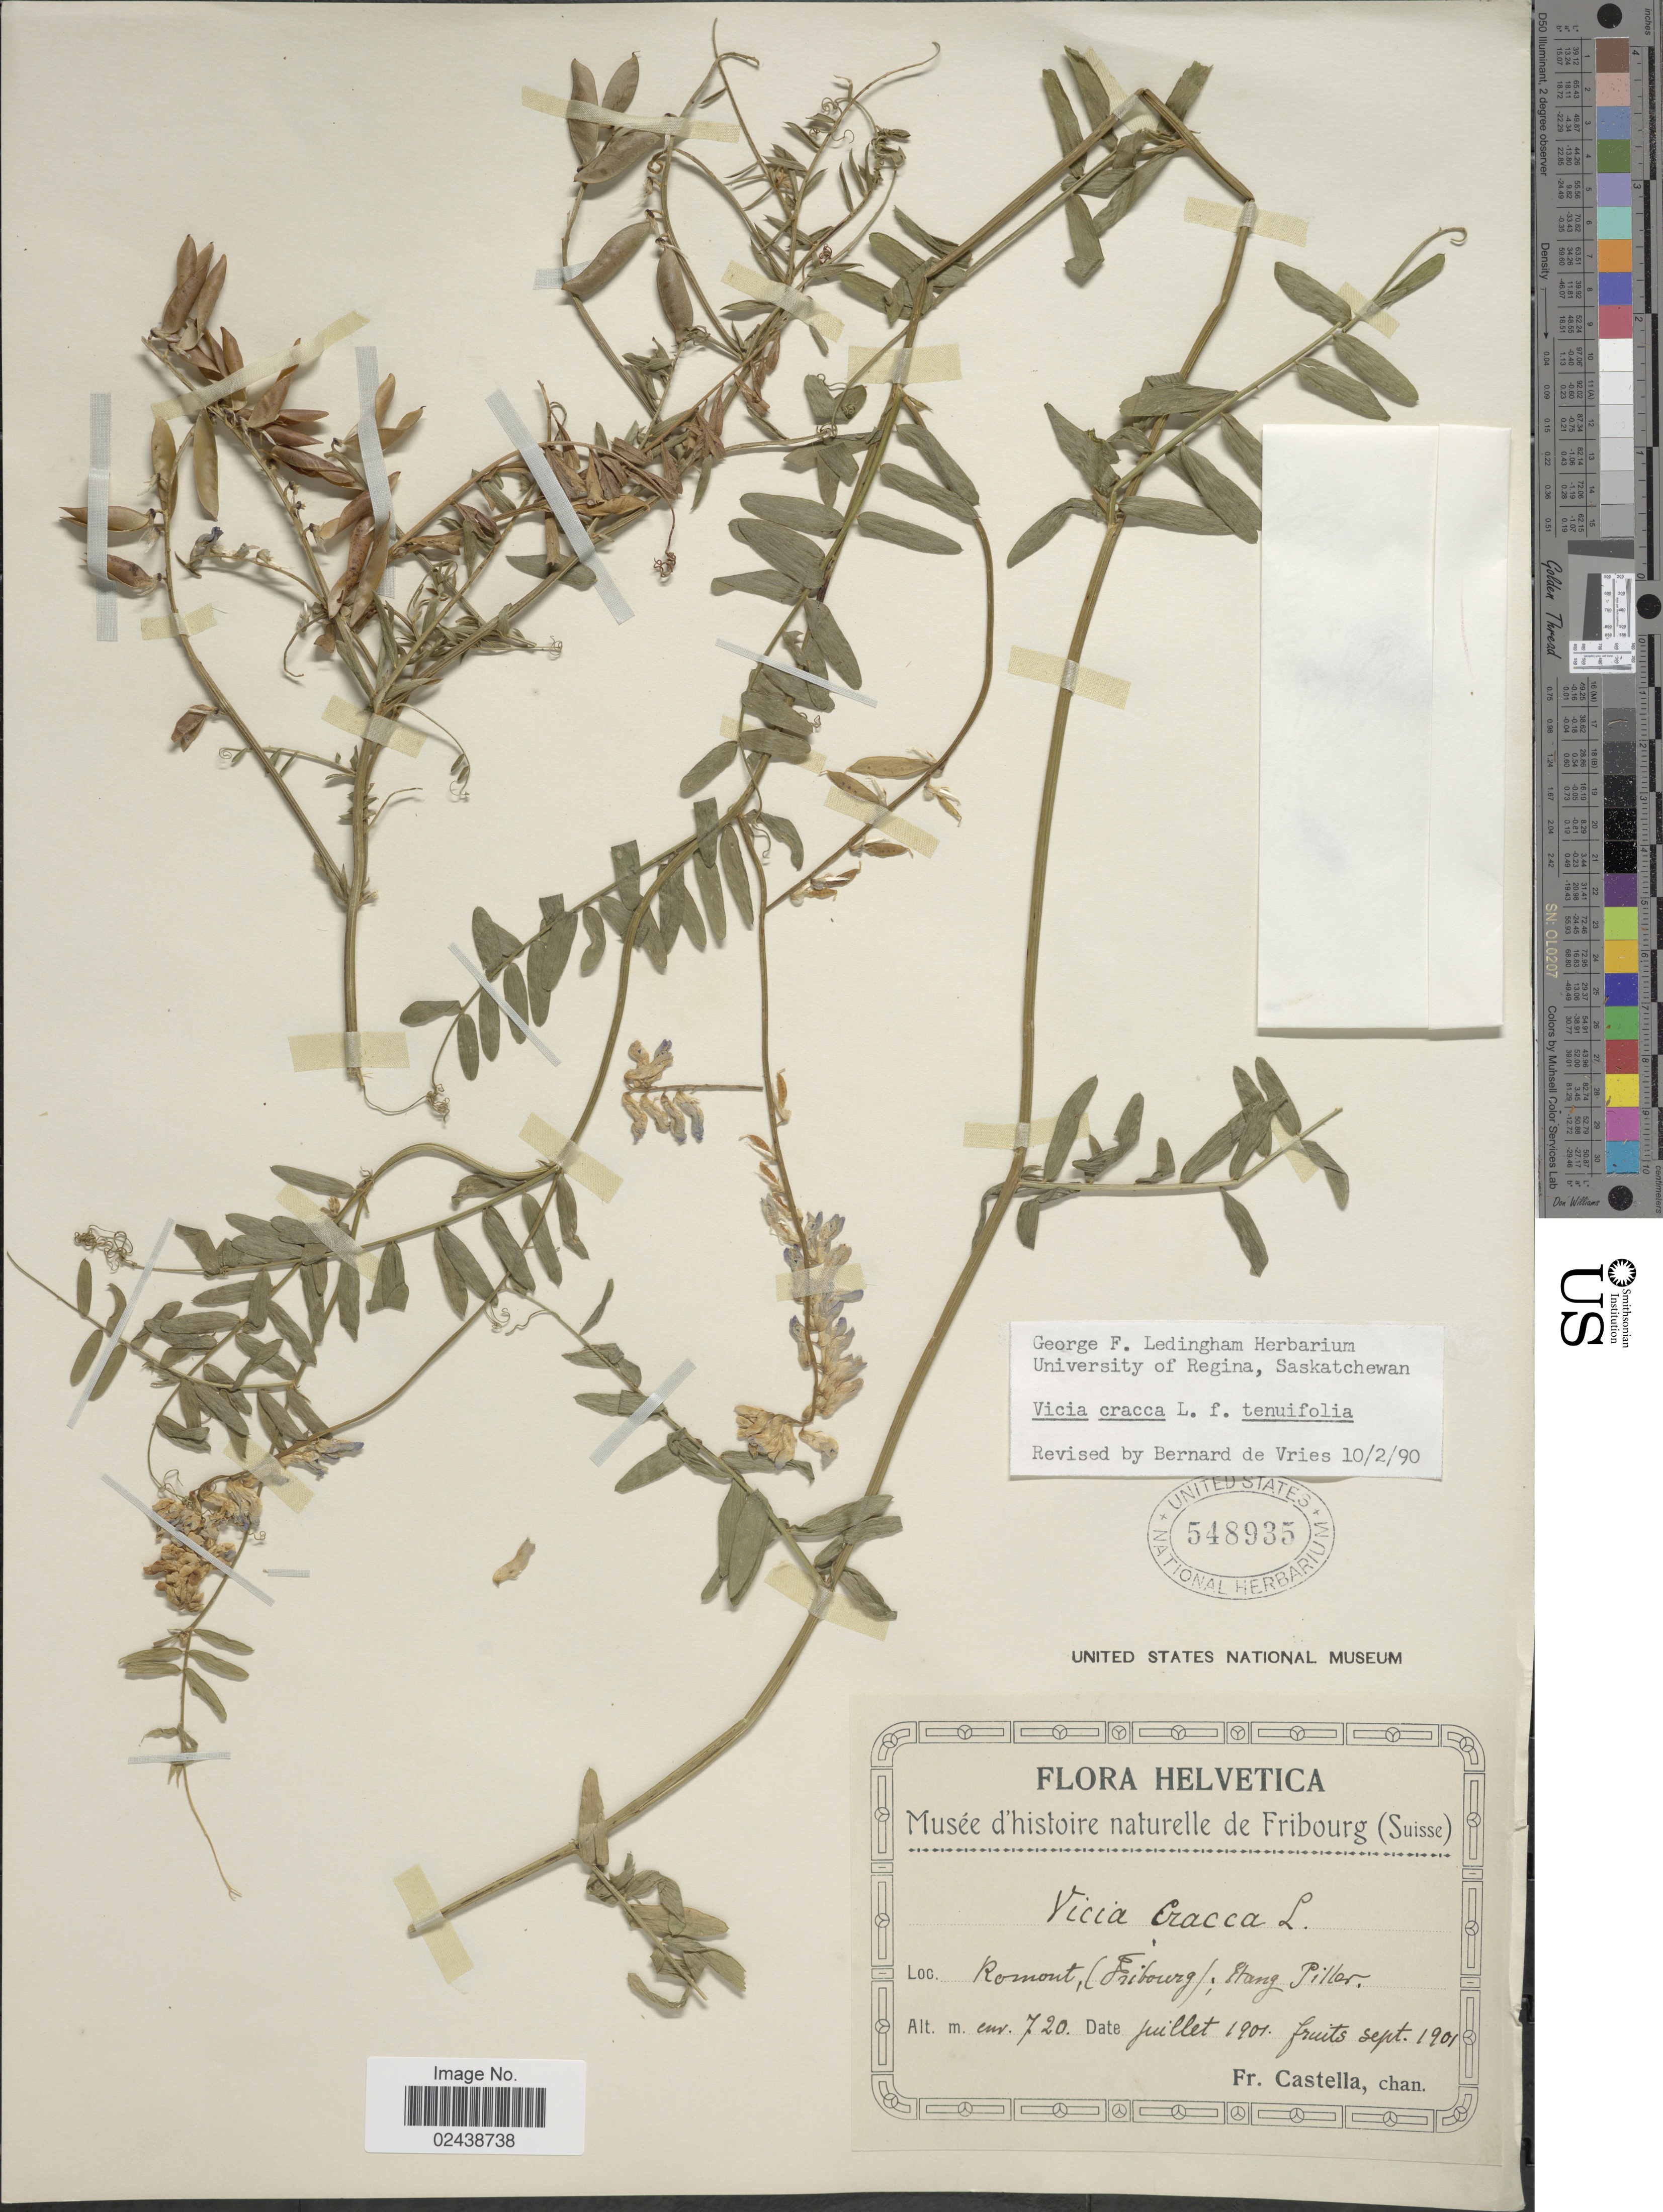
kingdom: Plantae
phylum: Tracheophyta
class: Magnoliopsida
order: Fabales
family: Fabaceae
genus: Vicia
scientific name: Vicia cracca subsp. tenuifolia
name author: (Roth) Gaudin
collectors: Fr. Castella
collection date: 1901-07/1901-09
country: Switzerland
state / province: Fribourg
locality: Helvetica. Romont, Etang Piller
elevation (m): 720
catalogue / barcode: US 548935